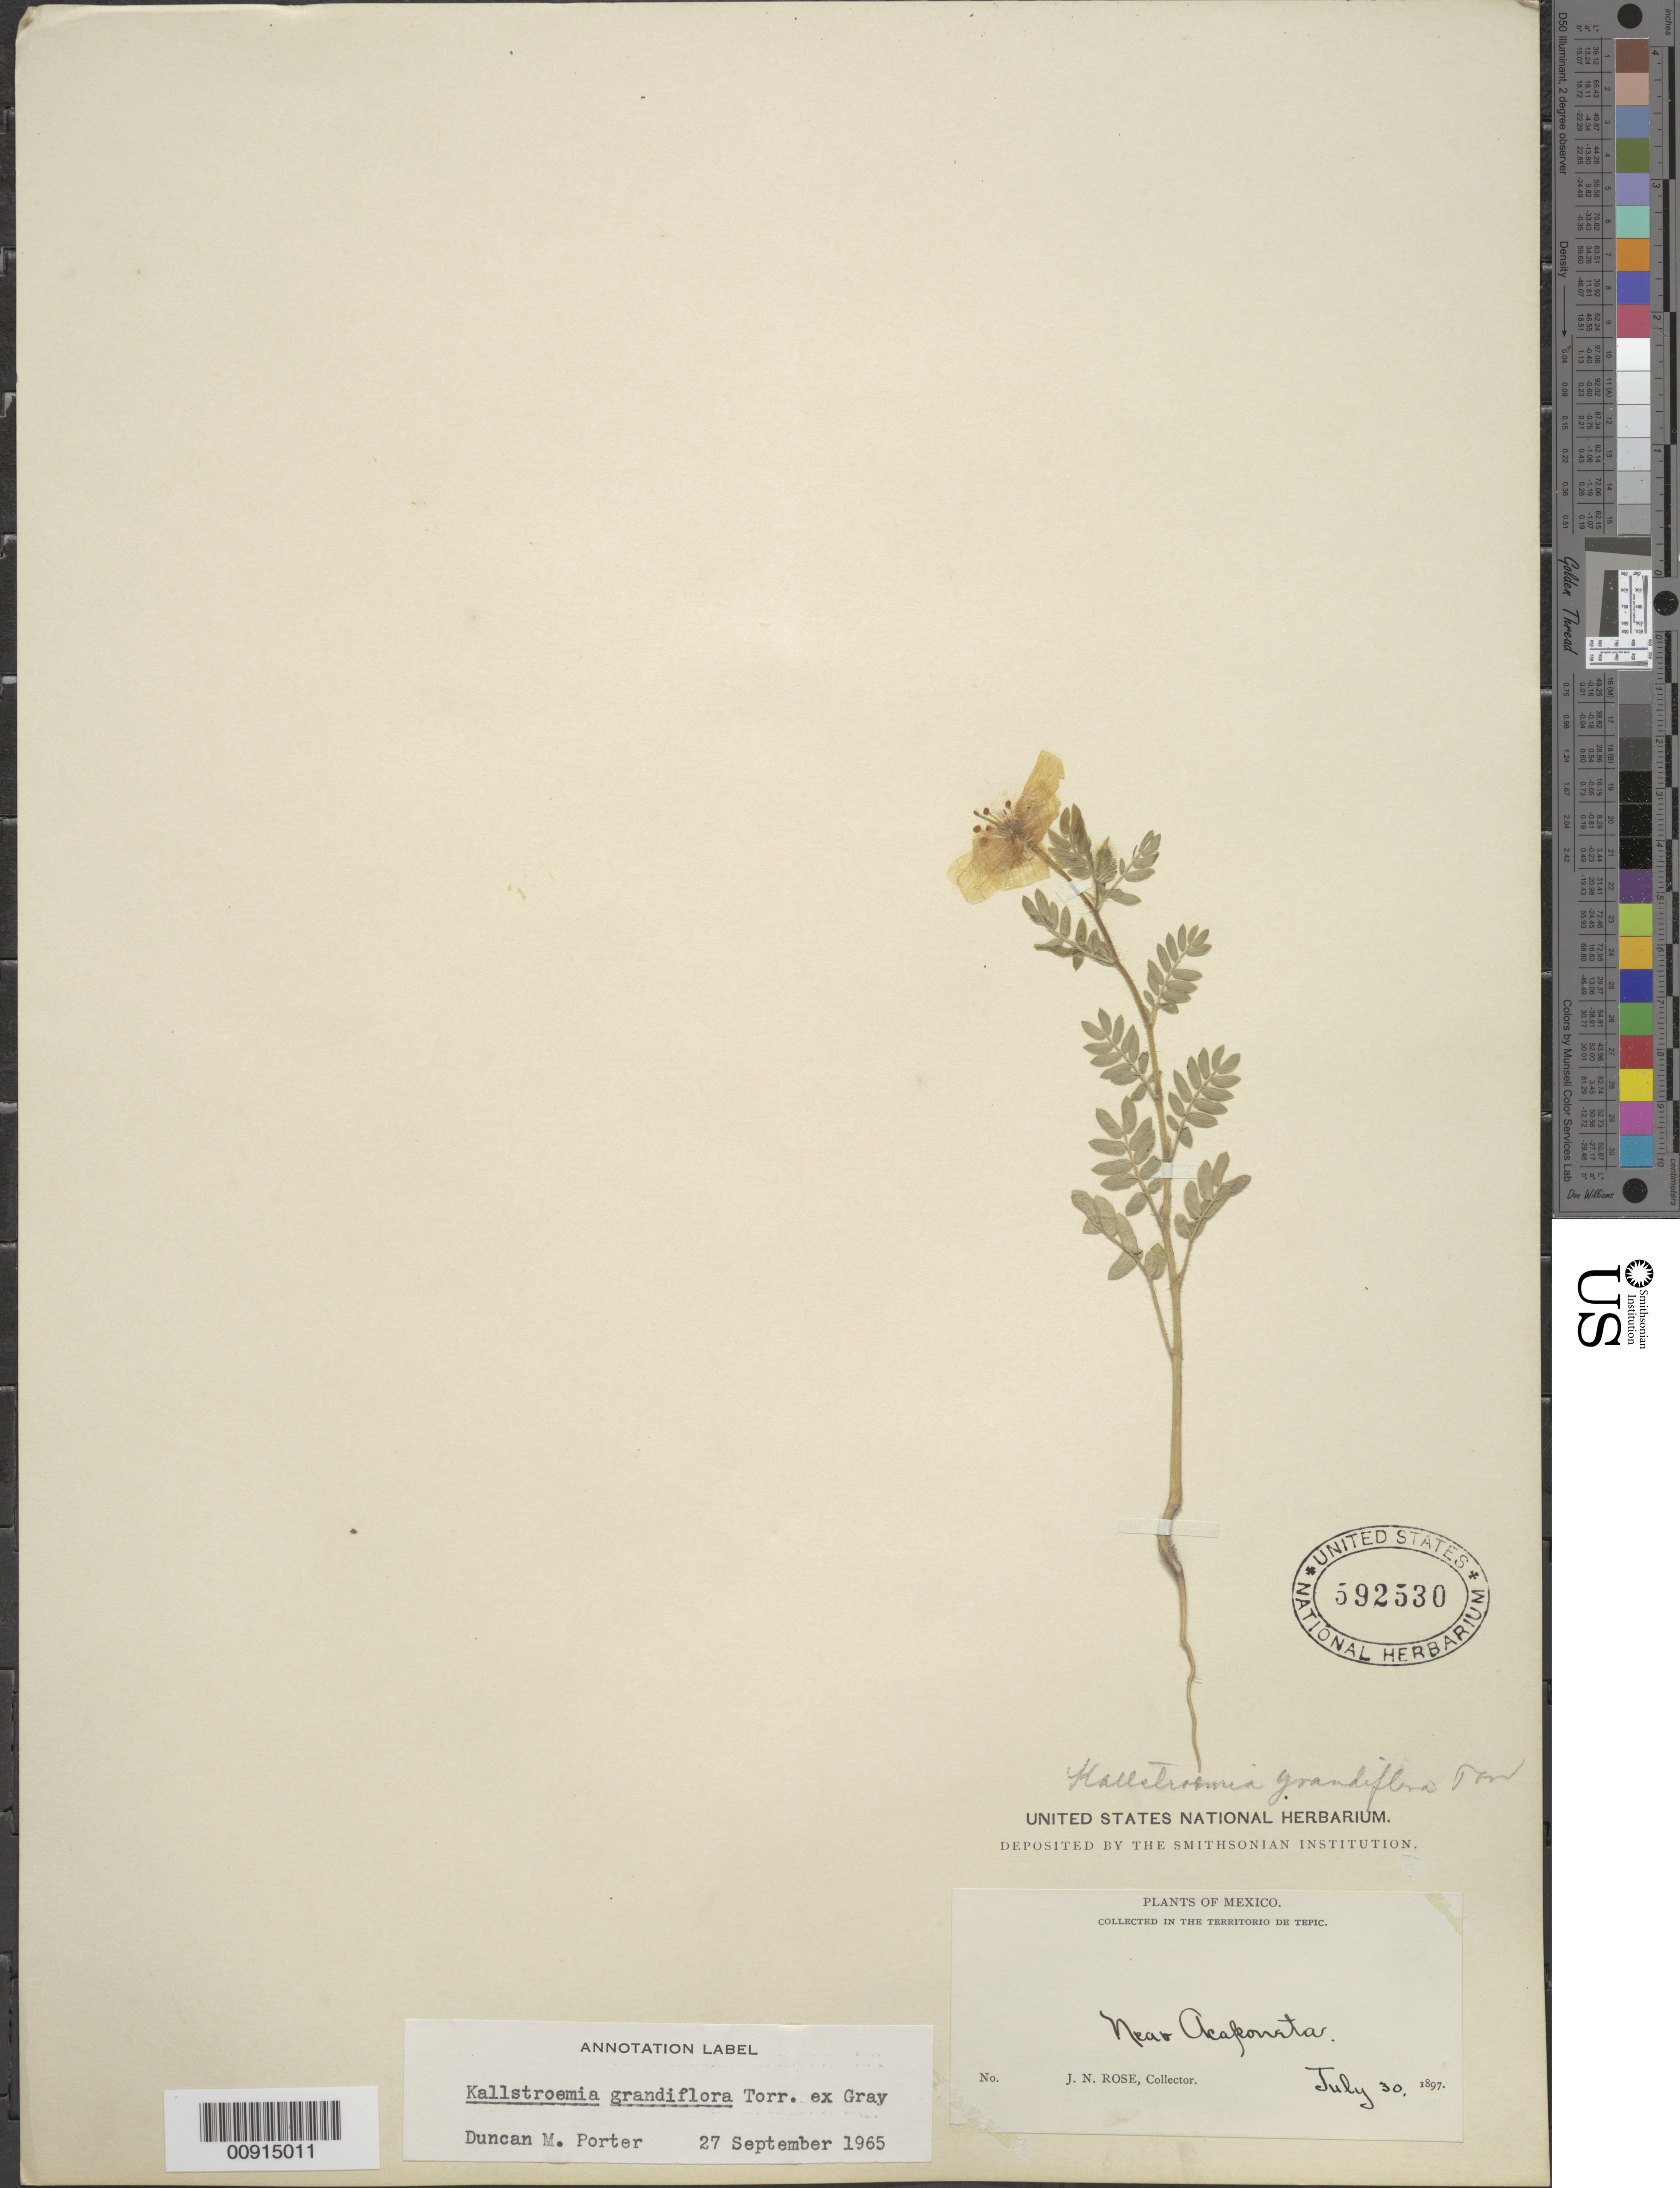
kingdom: Plantae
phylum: Tracheophyta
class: Magnoliopsida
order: Zygophyllales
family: Zygophyllaceae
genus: Kallstroemia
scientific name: Kallstroemia grandiflora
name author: Torr. ex A. Gray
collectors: J. N. Rose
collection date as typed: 30 Jul 1897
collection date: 1897-07-30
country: Mexico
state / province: Nayarit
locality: Near Acaponeta, Territorio de Tepic.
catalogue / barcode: US 592530